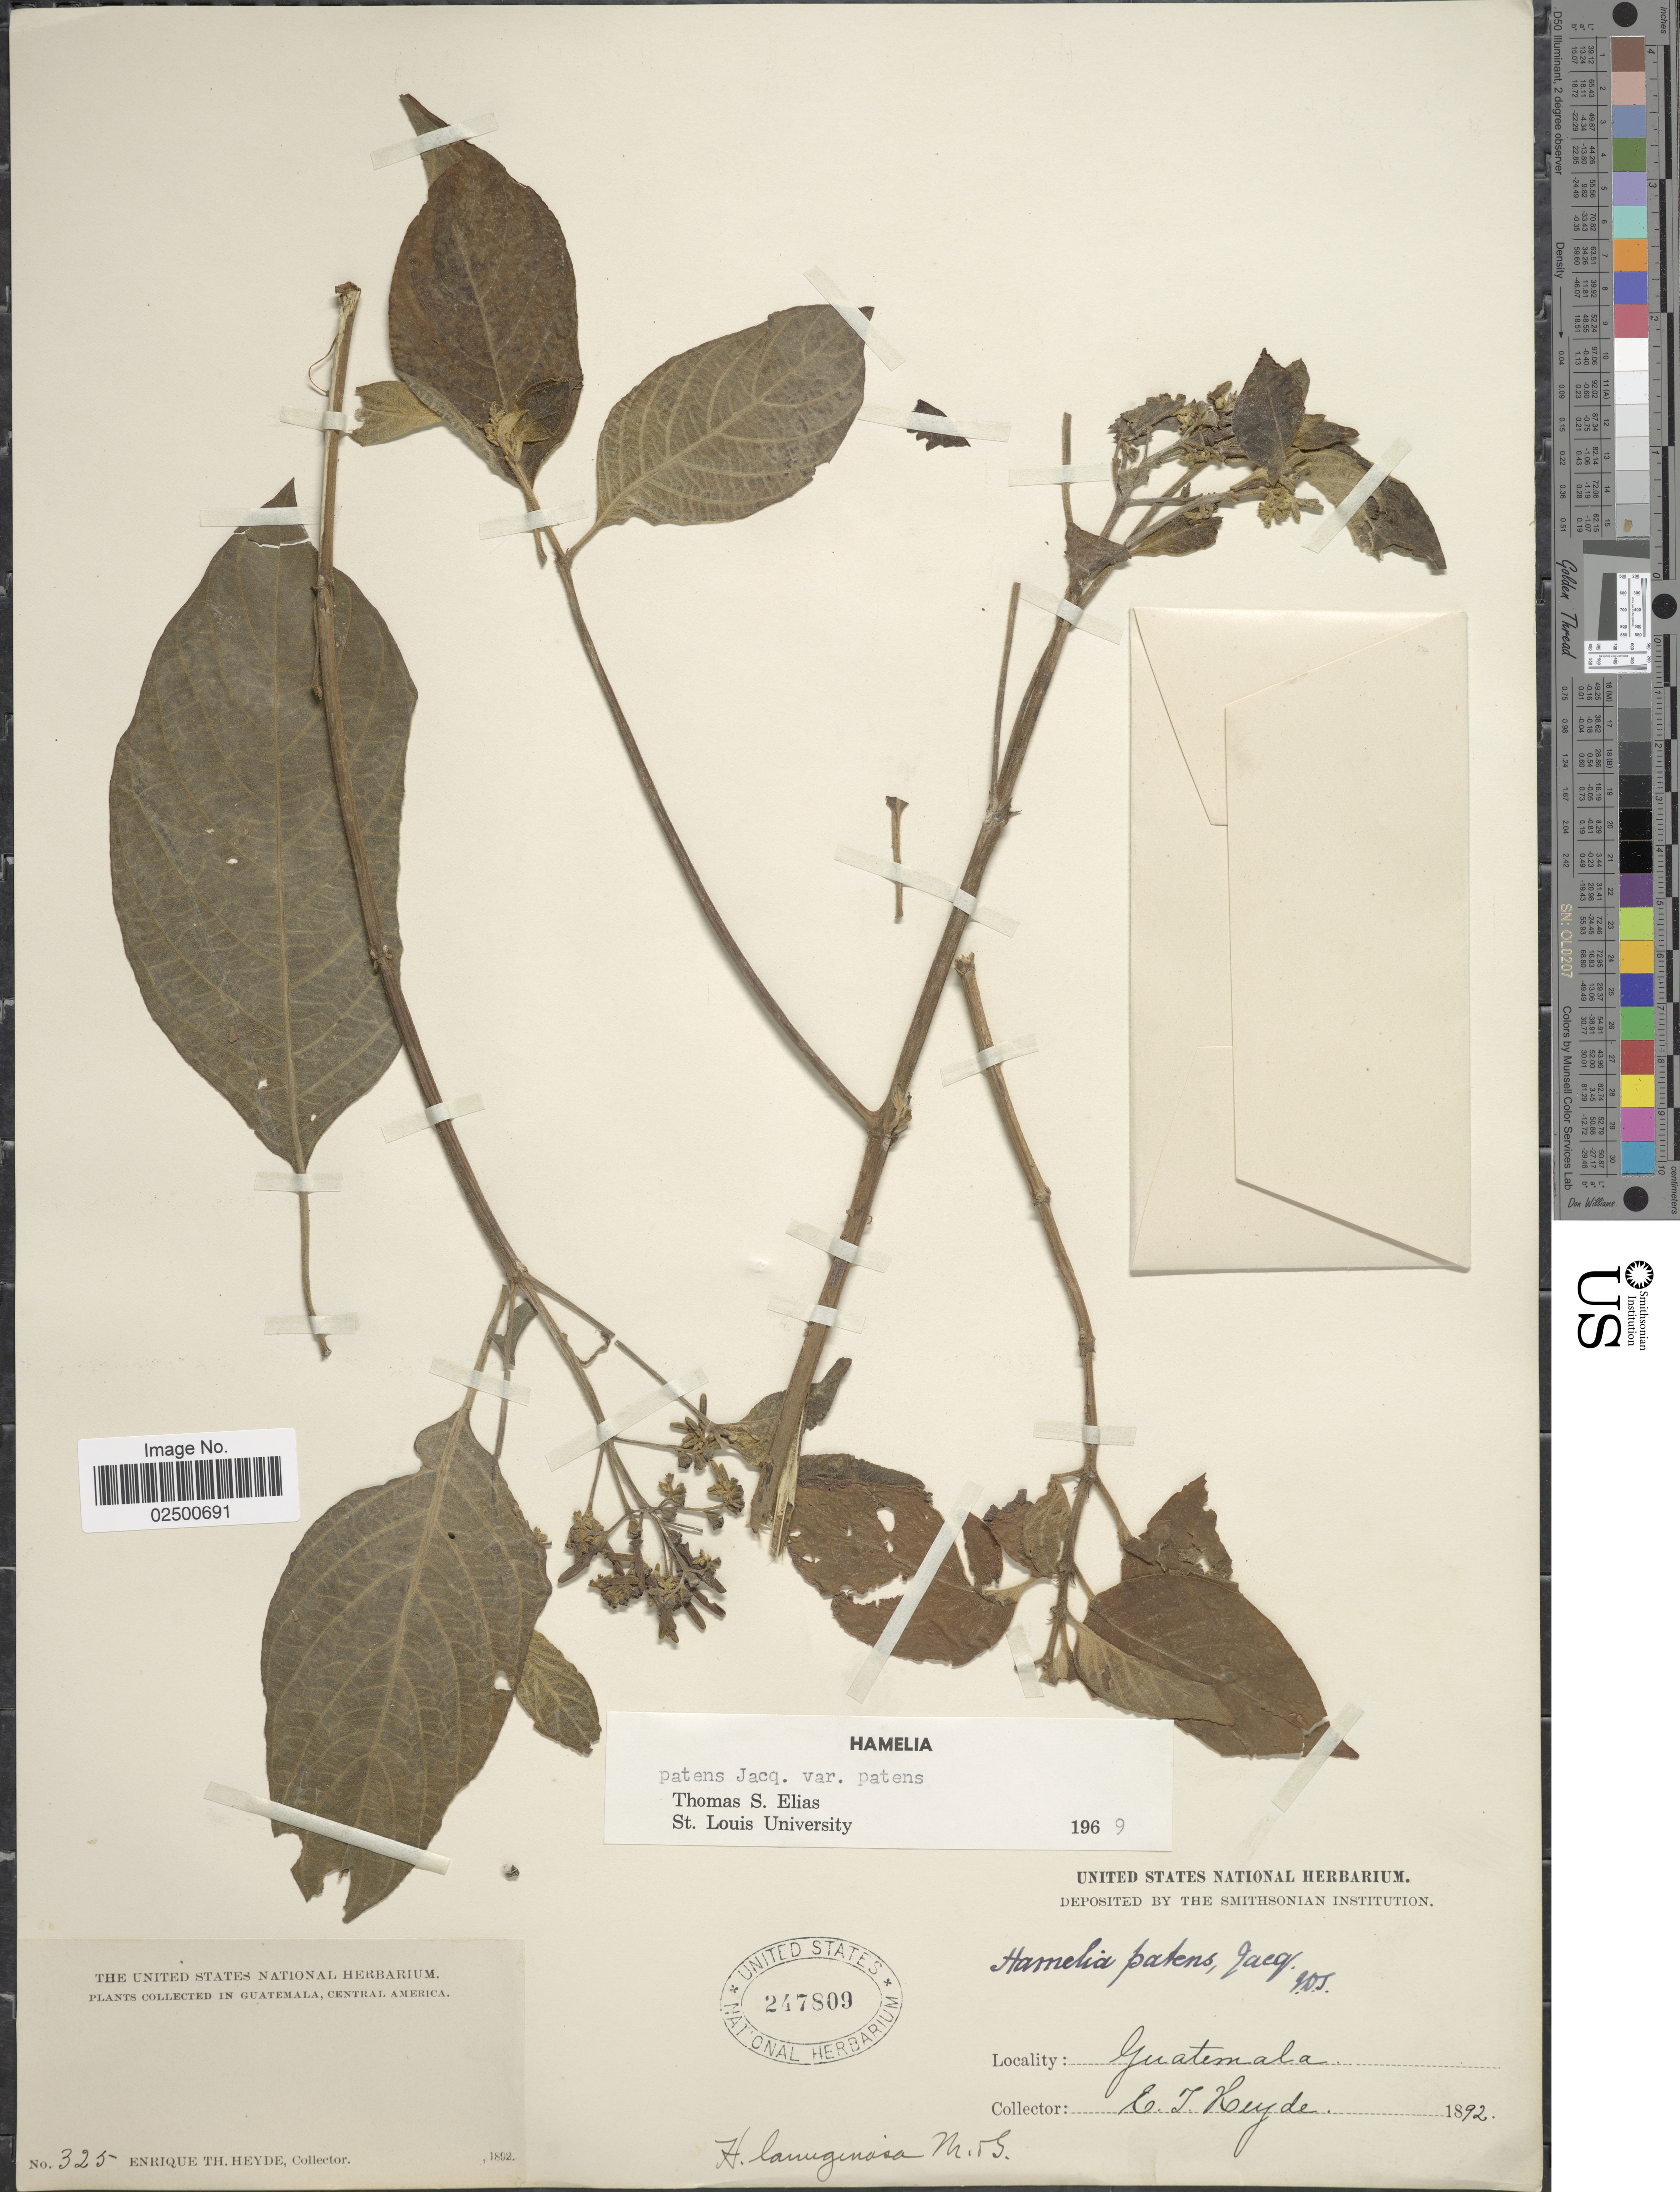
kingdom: Plantae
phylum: Tracheophyta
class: Magnoliopsida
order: Gentianales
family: Rubiaceae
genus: Hamelia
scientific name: Hamelia patens var. patens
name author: Jacq.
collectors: E. T. Heyde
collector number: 325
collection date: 1892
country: Guatemala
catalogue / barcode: US 247809